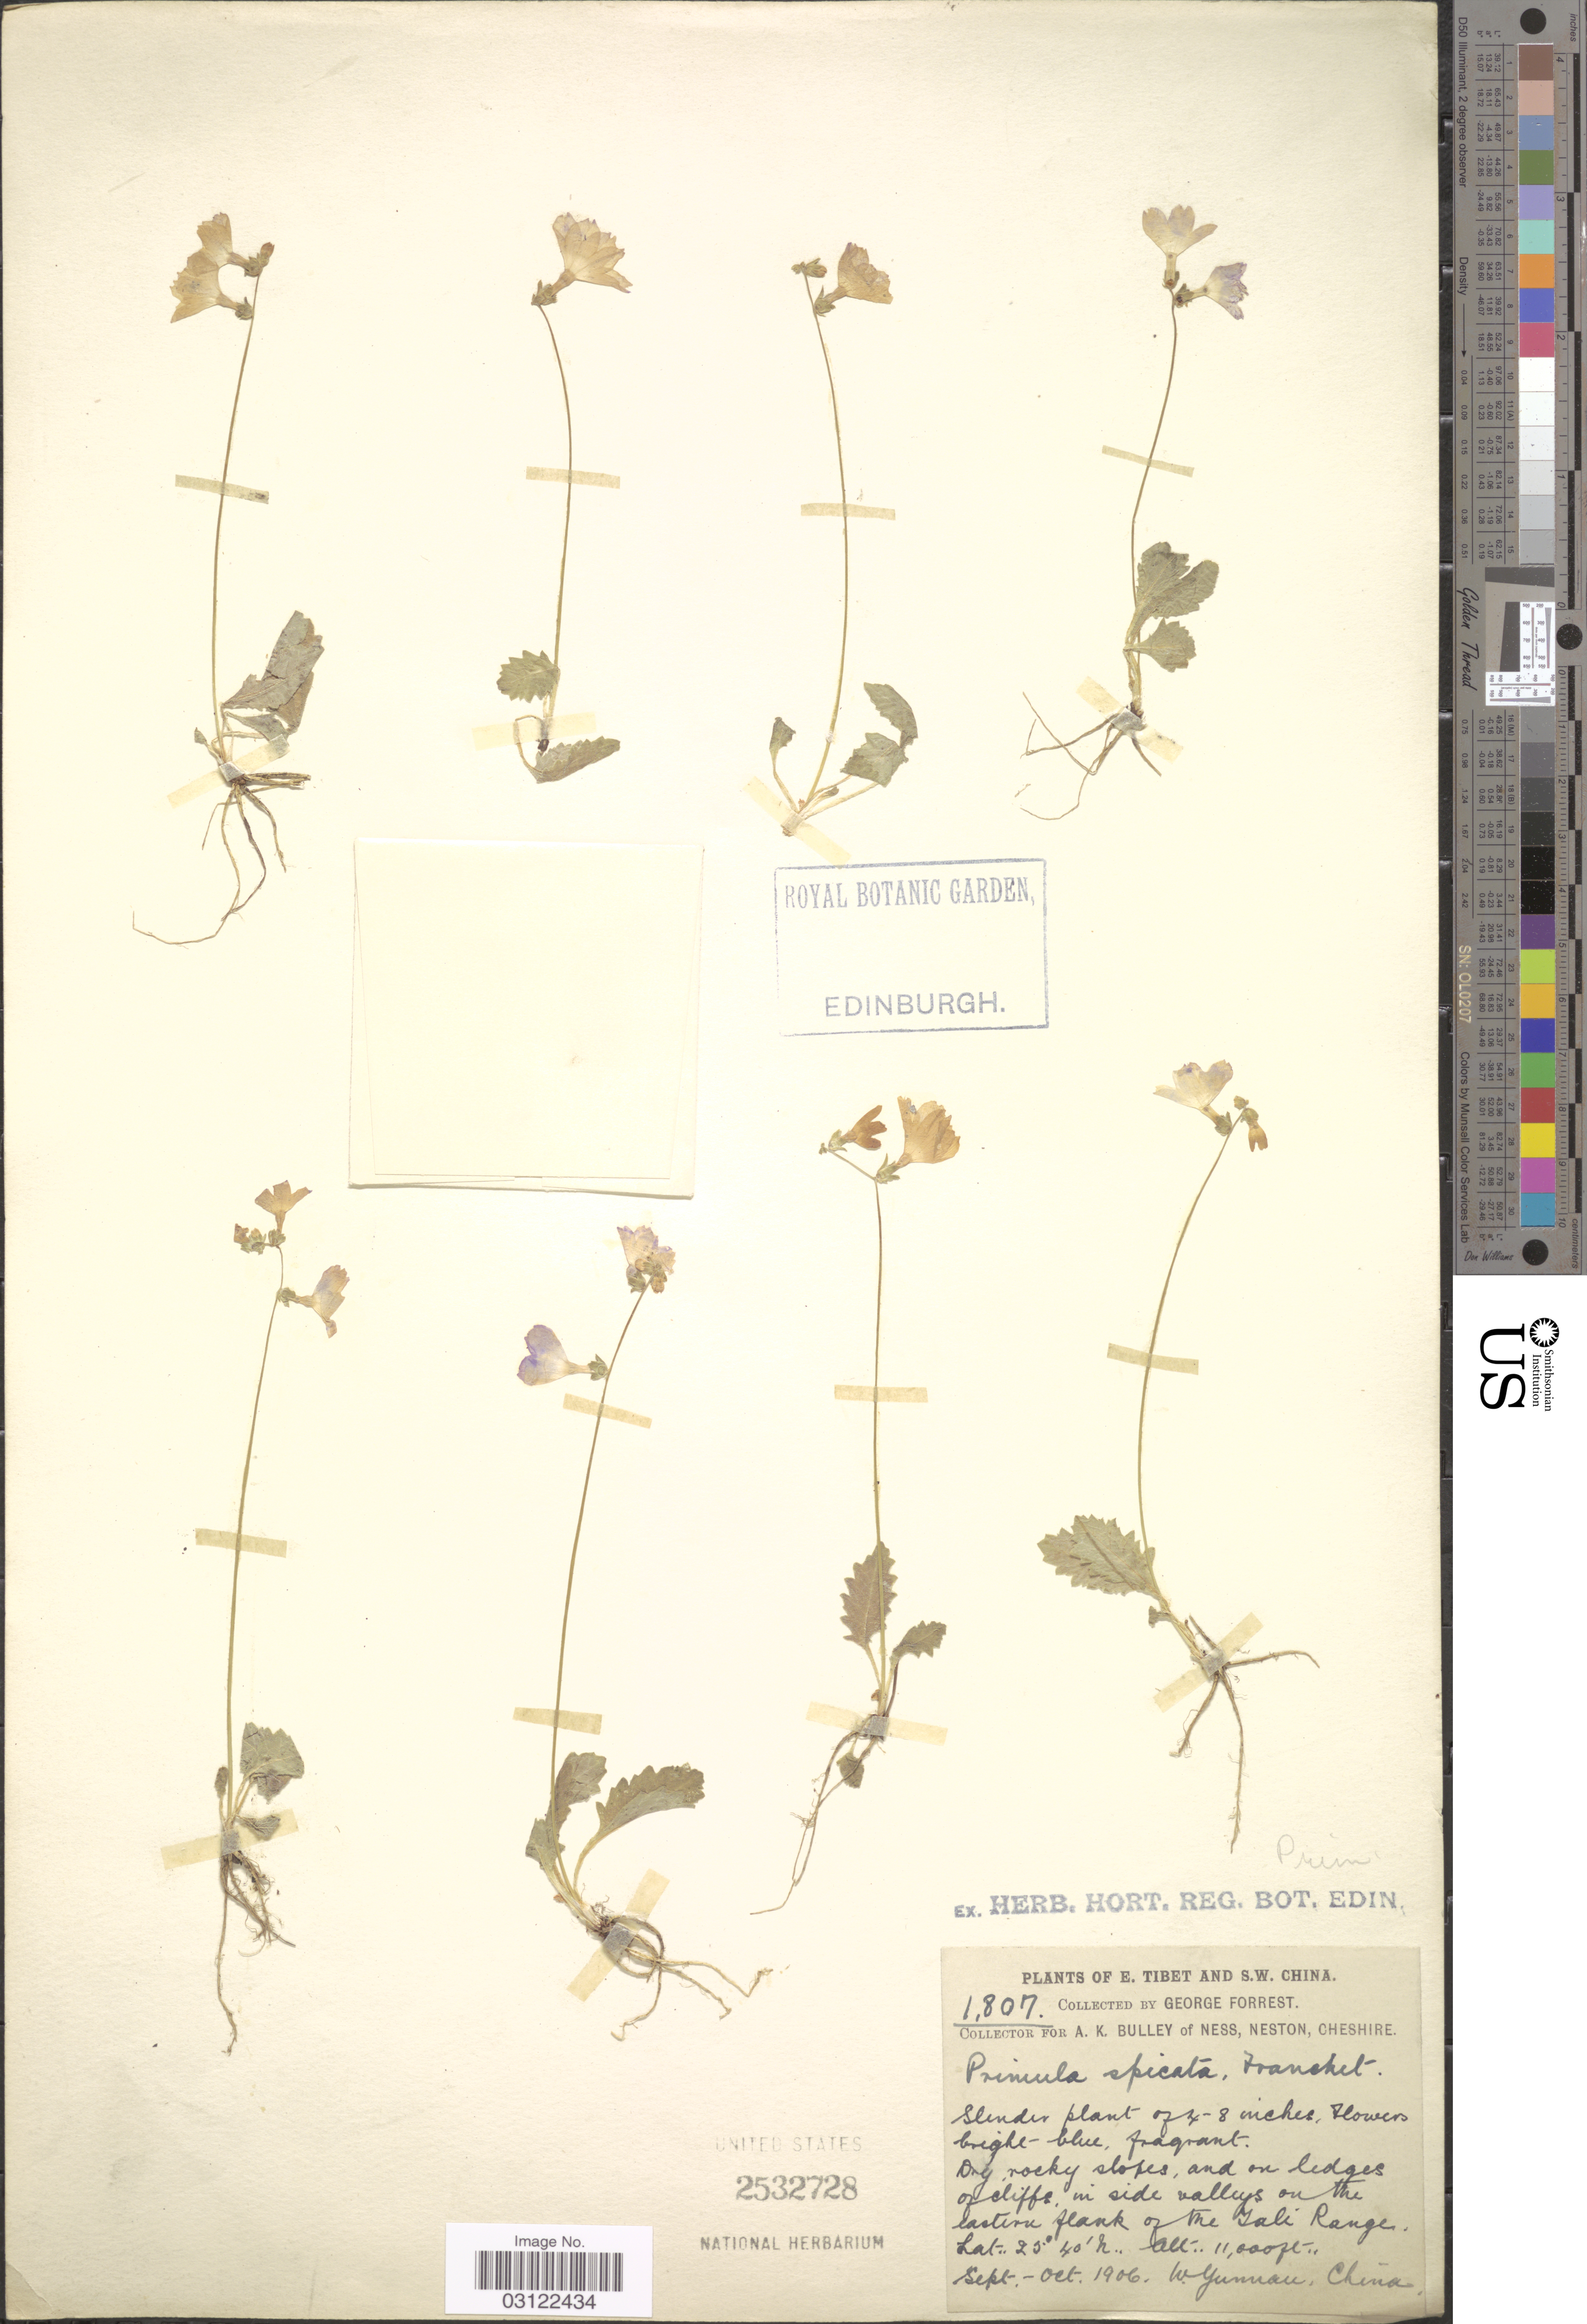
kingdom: Plantae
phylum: Tracheophyta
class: Magnoliopsida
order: Ericales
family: Primulaceae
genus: Primula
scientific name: Primula spicata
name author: Franch.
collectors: G. Forrest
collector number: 1807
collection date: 1906-09/1906-10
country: China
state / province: Yunnan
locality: E. Tibet and S.W. China. Dry rocky slopes, and on ledges of cliffs, in side valleys on the eastern flank of the Tali Range.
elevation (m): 3353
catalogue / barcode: US 2532728